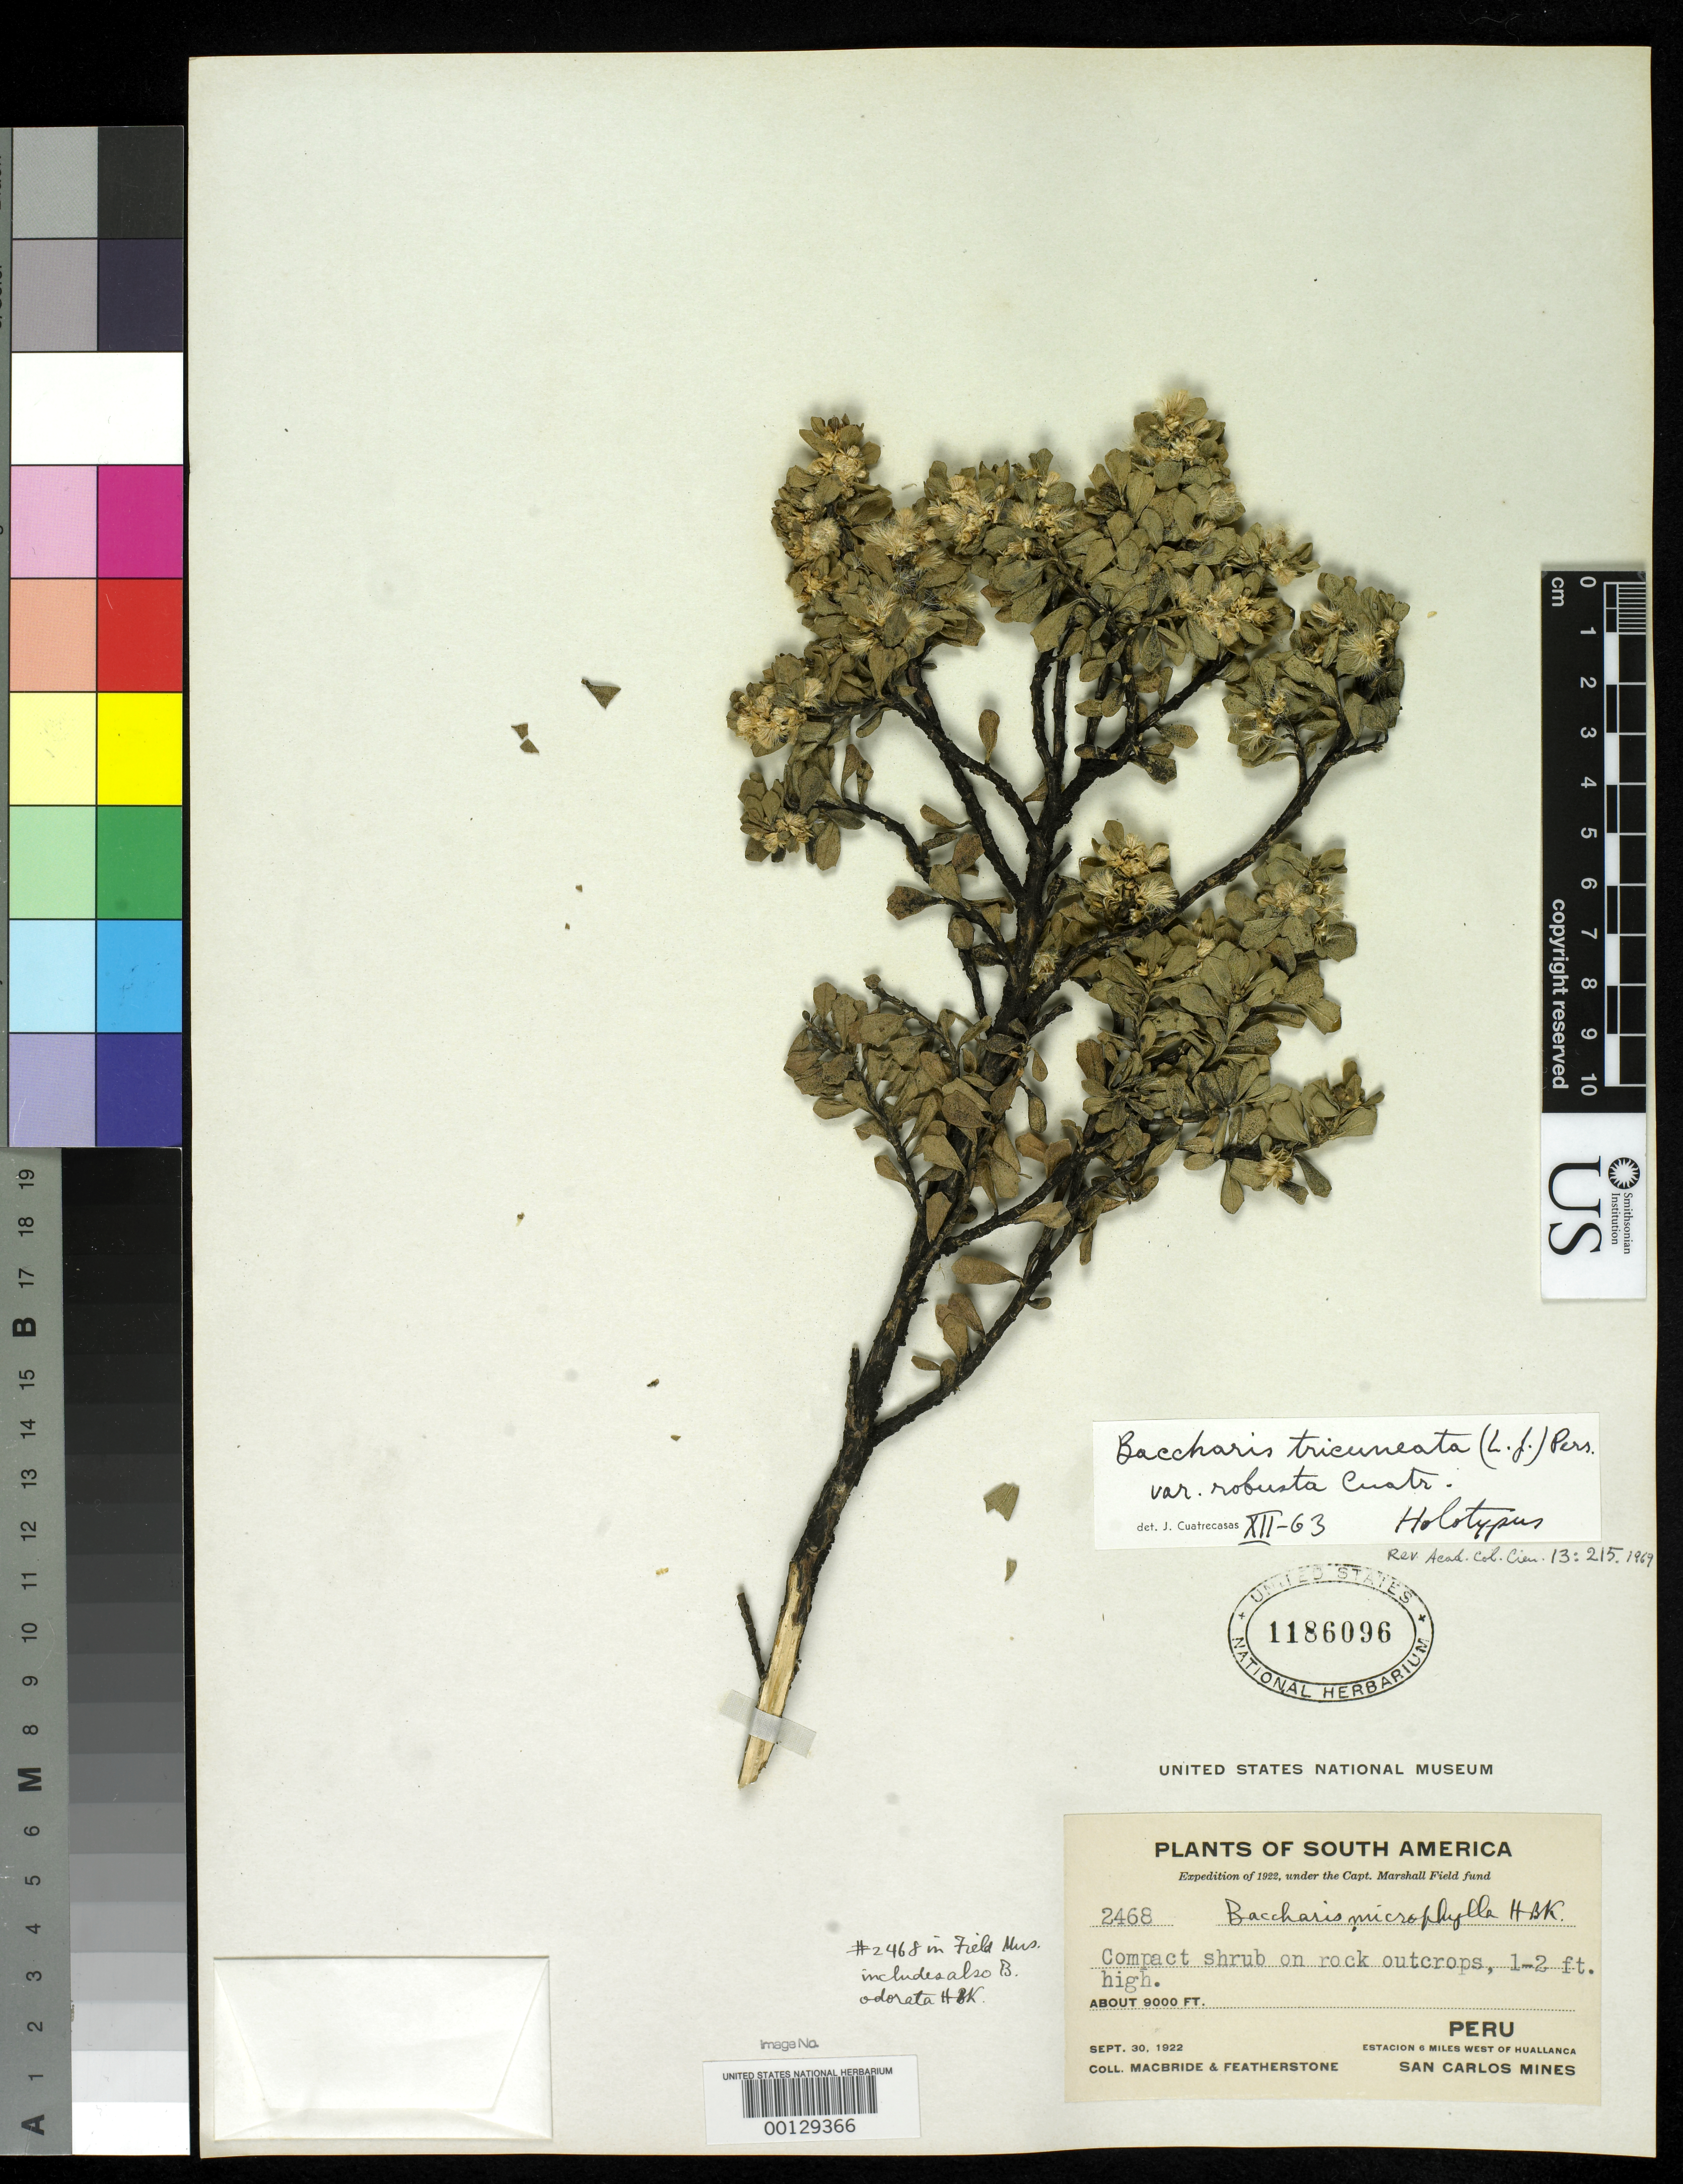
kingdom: Plantae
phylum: Tracheophyta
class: Magnoliopsida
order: Asterales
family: Asteraceae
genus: Baccharis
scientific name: Baccharis tricuneata var. robusta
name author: Cuatrec.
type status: Holotype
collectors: J. F. Macbride & W. Featherstone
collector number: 2468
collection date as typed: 30 Sep 1922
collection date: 1922-09-30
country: Peru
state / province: Ancash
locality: Huallanca, San Carlos Mines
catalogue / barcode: US 1186096